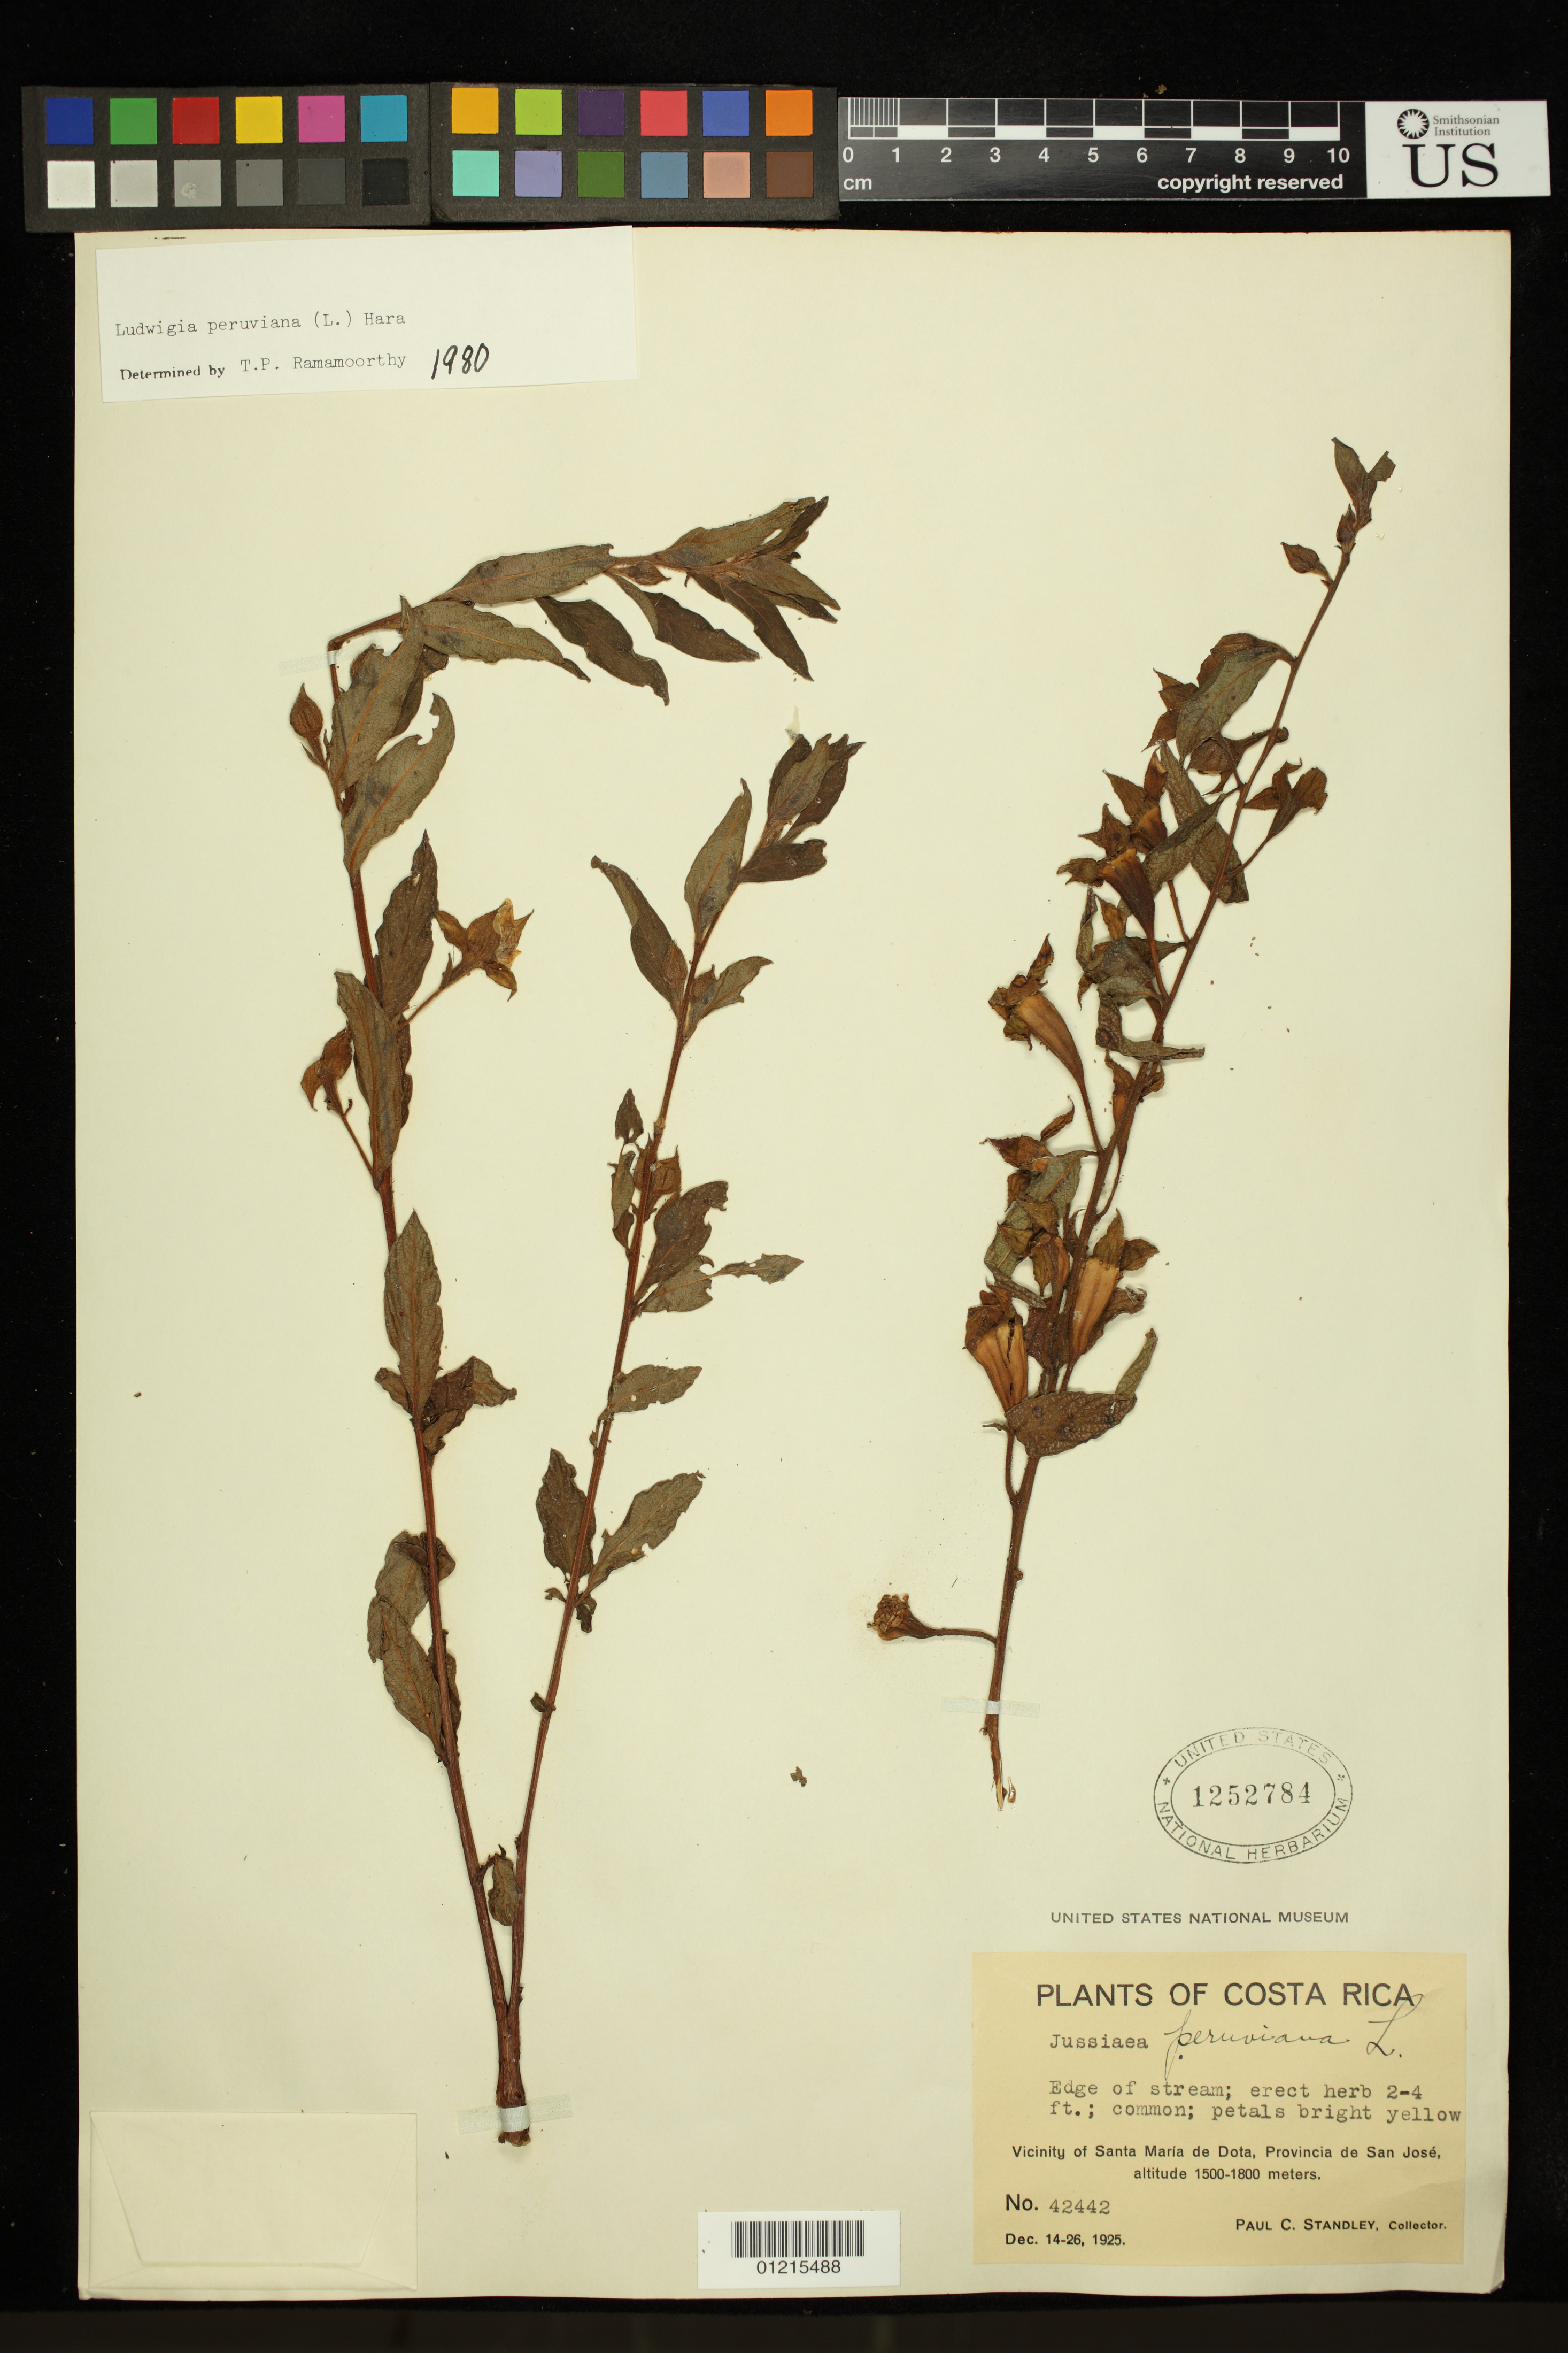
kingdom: Plantae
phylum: Tracheophyta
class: Magnoliopsida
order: Myrtales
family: Onagraceae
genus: Ludwigia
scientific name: Ludwigia peruviana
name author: (L.) H. Hara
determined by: Ramamoorthy, T. P.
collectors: P. C. Standley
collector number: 42442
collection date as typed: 14-26 Dec 1925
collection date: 1925-12-14/1925-12-26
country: Costa Rica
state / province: San José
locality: Vicinity of Santa Maria de Dota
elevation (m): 1500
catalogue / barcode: US 1252784